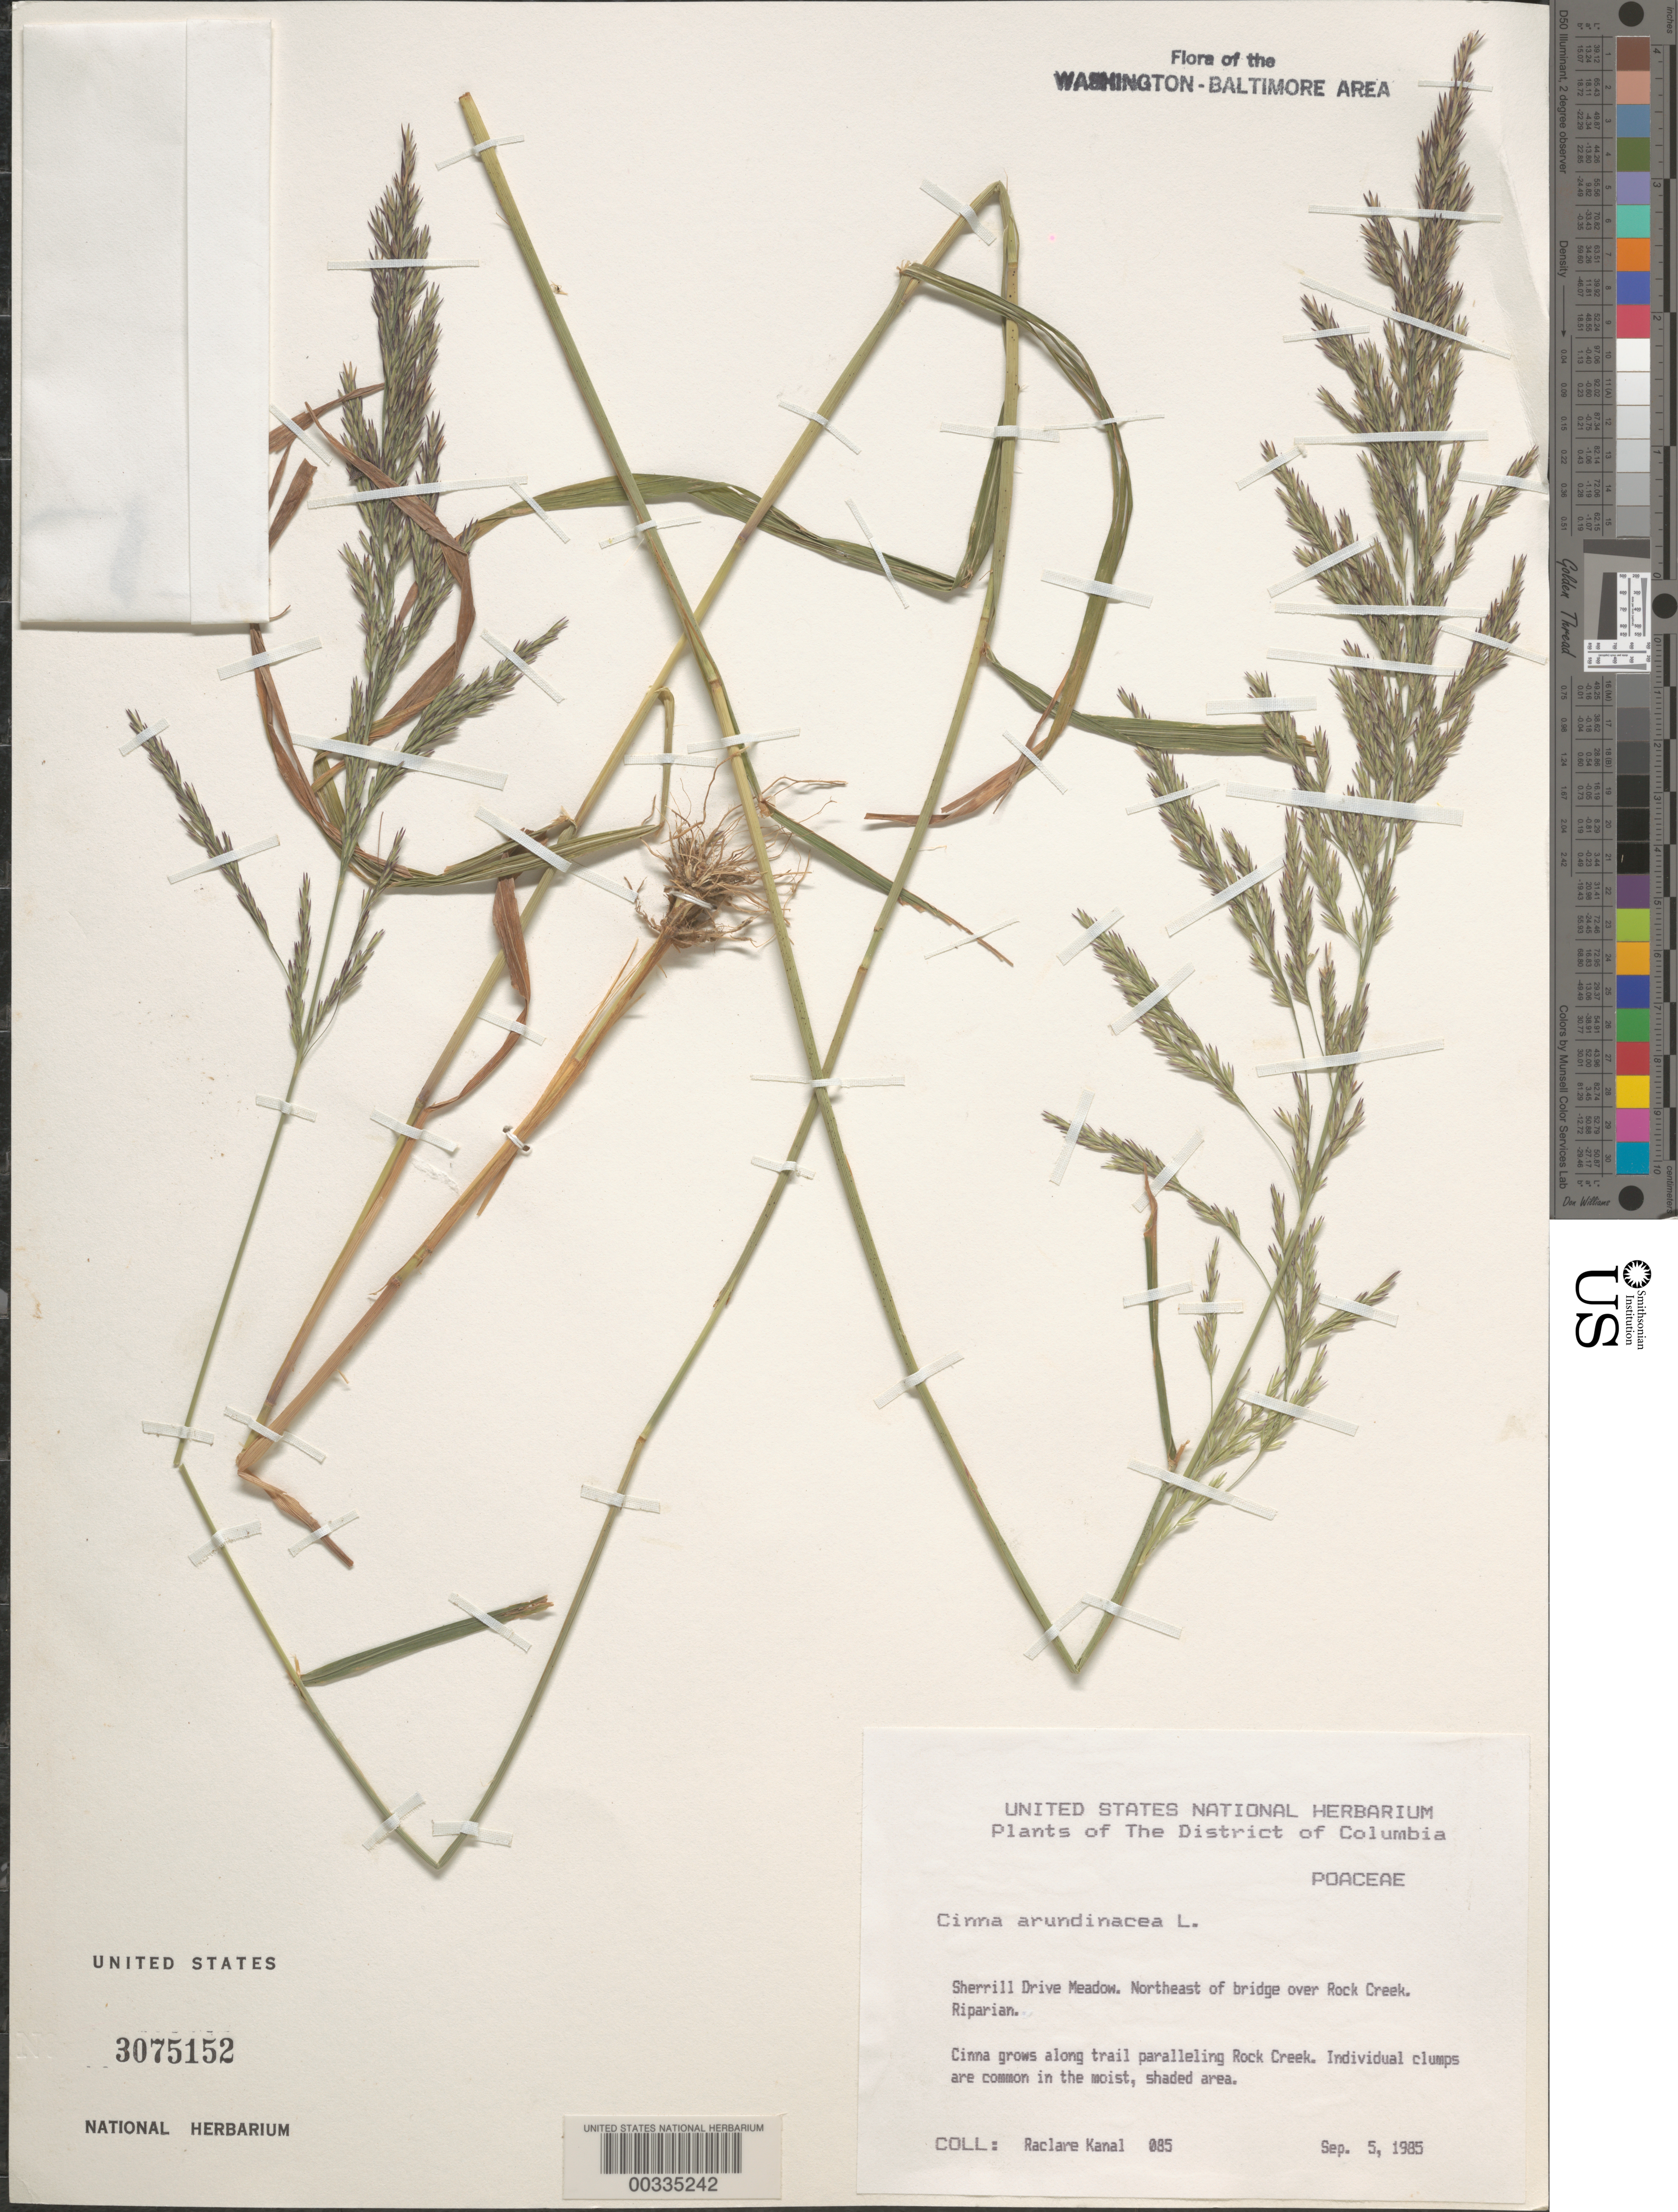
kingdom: Plantae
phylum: Tracheophyta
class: Liliopsida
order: Poales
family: Poaceae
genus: Cinna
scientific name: Cinna arundinacea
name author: L.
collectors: R. Kanal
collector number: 085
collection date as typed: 05 Sep 1985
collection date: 1985-09-05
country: United States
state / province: District of Columbia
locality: Sherrill Drive, NE of bridge over Rock Creek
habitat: In moist shaded area, meadow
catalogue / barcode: US 3075152